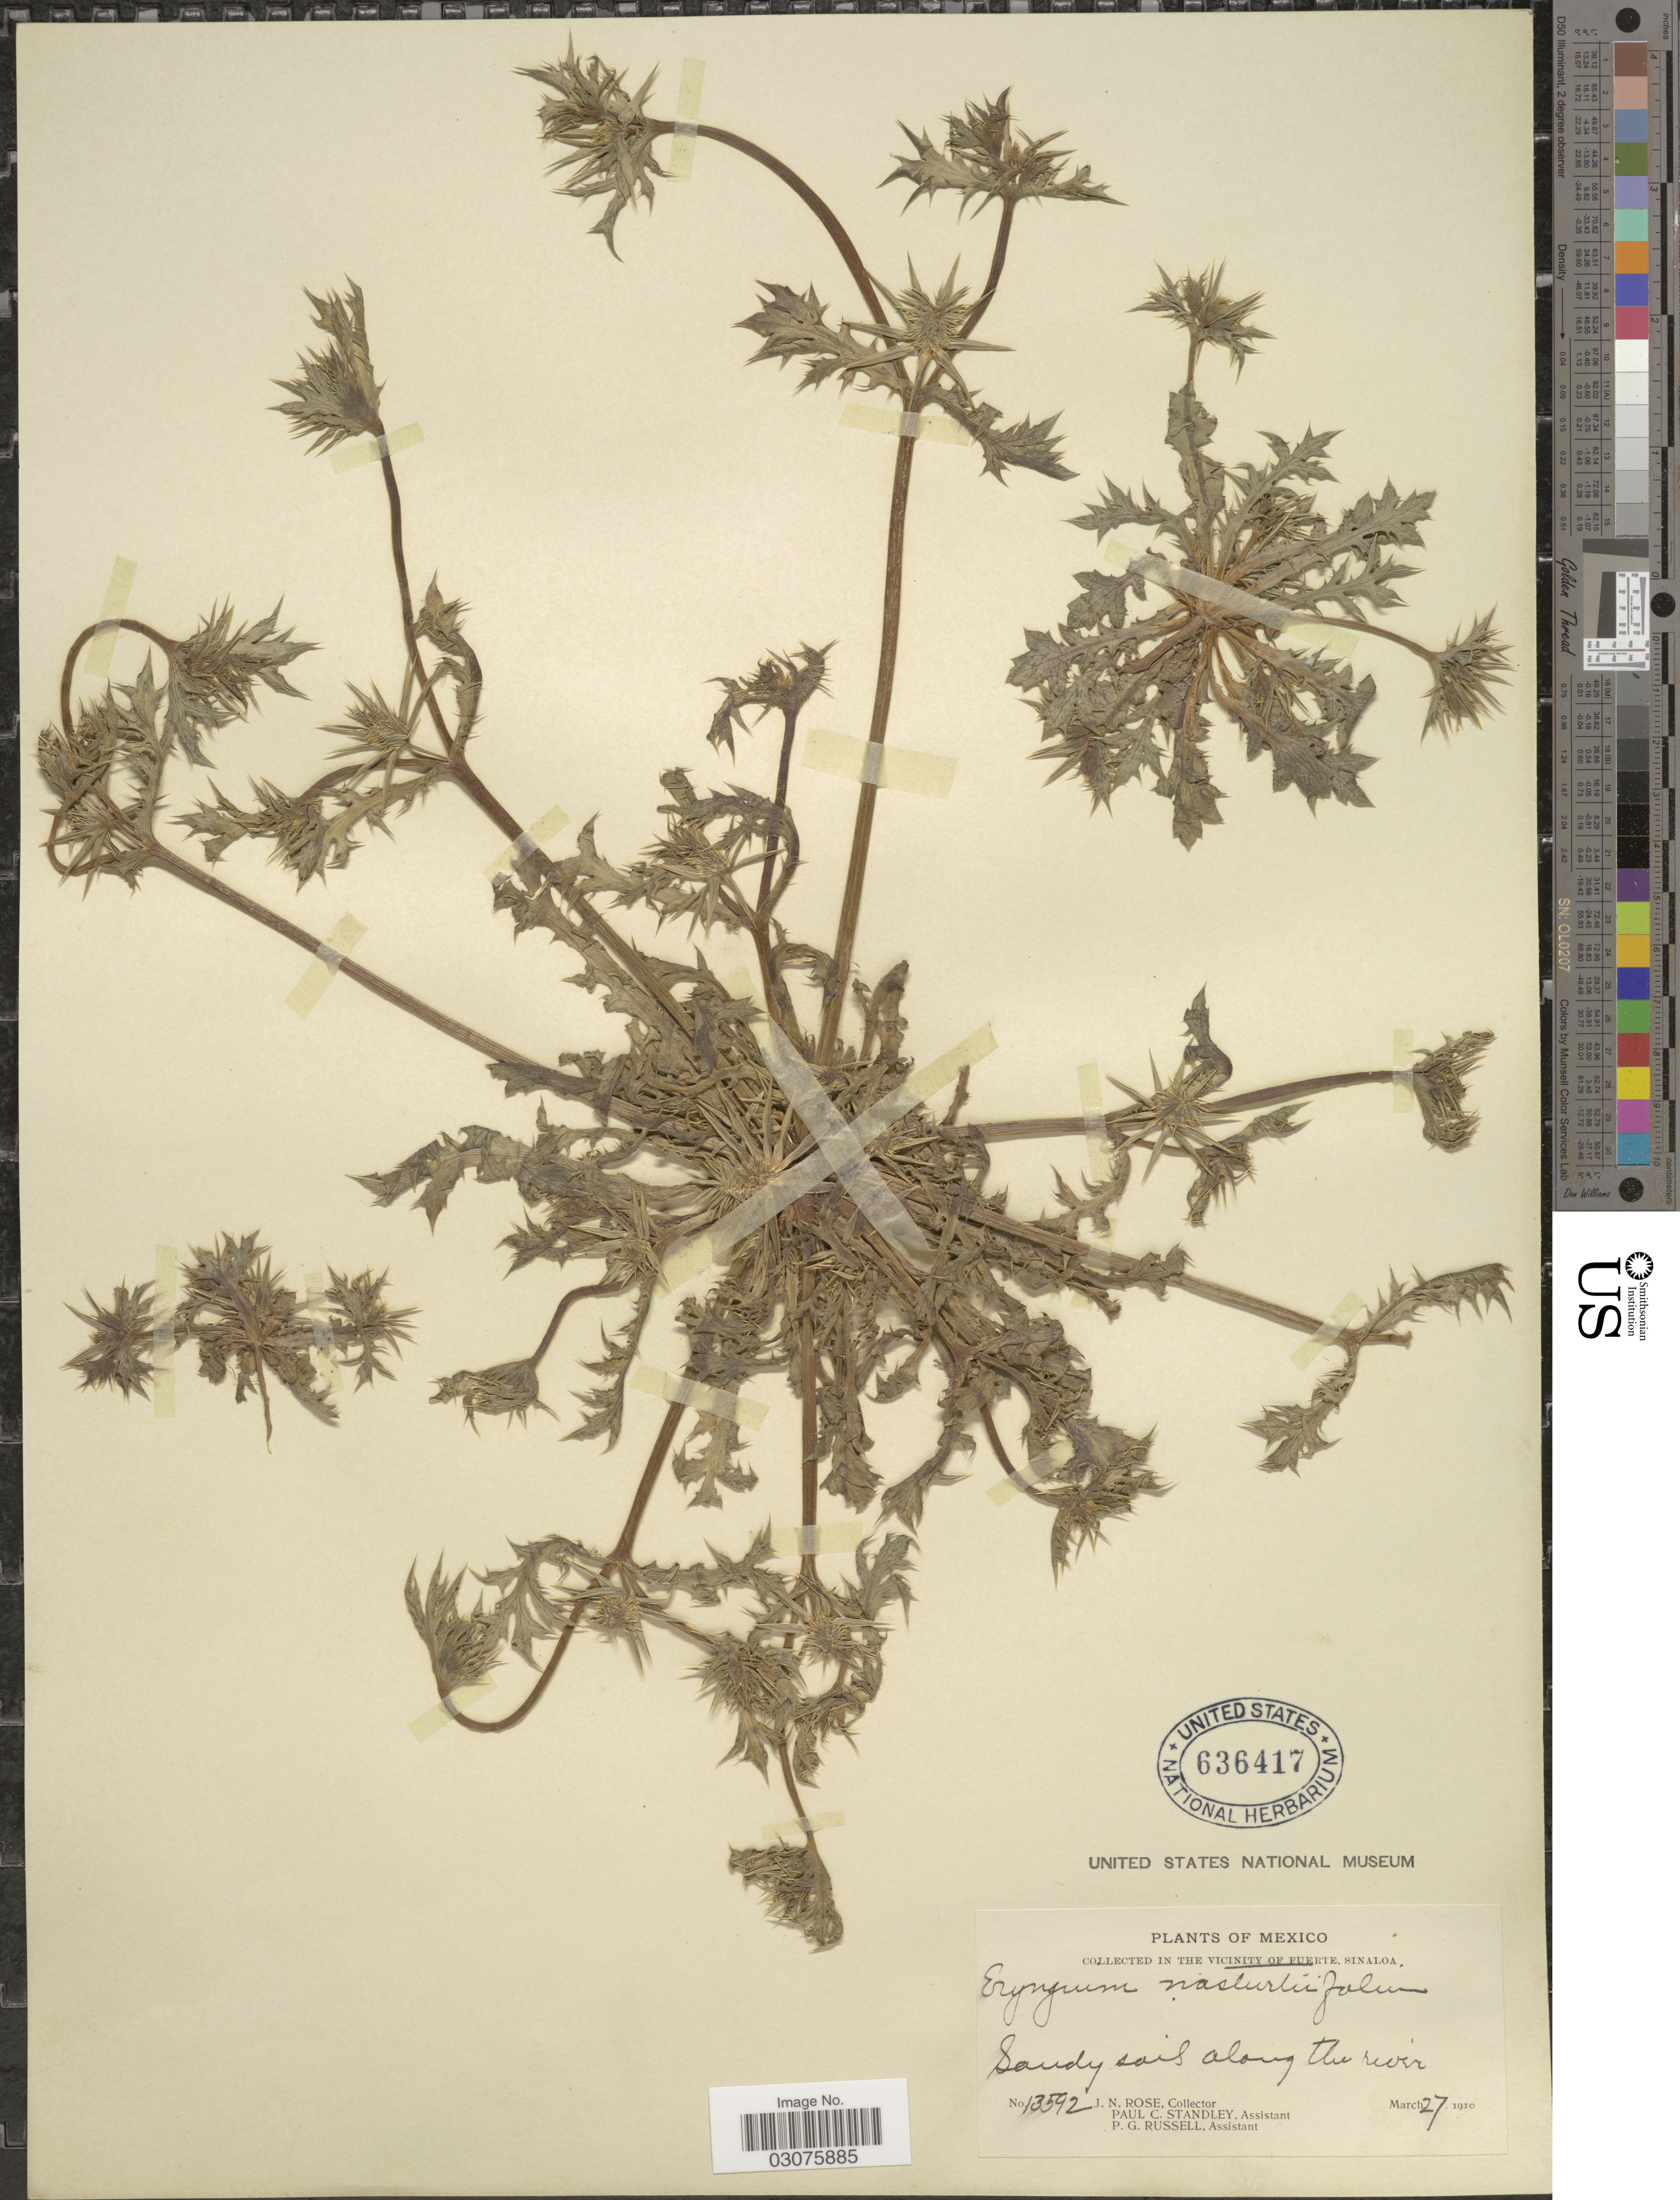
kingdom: Plantae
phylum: Tracheophyta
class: Magnoliopsida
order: Apiales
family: Apiaceae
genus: Eryngium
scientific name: Eryngium nasturtiifolium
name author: Juss. ex F. Delaroche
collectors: J. N. Rose, P. C. Standley & P. G. Russell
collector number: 13592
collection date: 1910-03-27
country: Mexico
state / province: Sinaloa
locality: Collected in the Vicinity of Fuerte, Sinaloa. Sandy soil along the river.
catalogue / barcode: US 636417